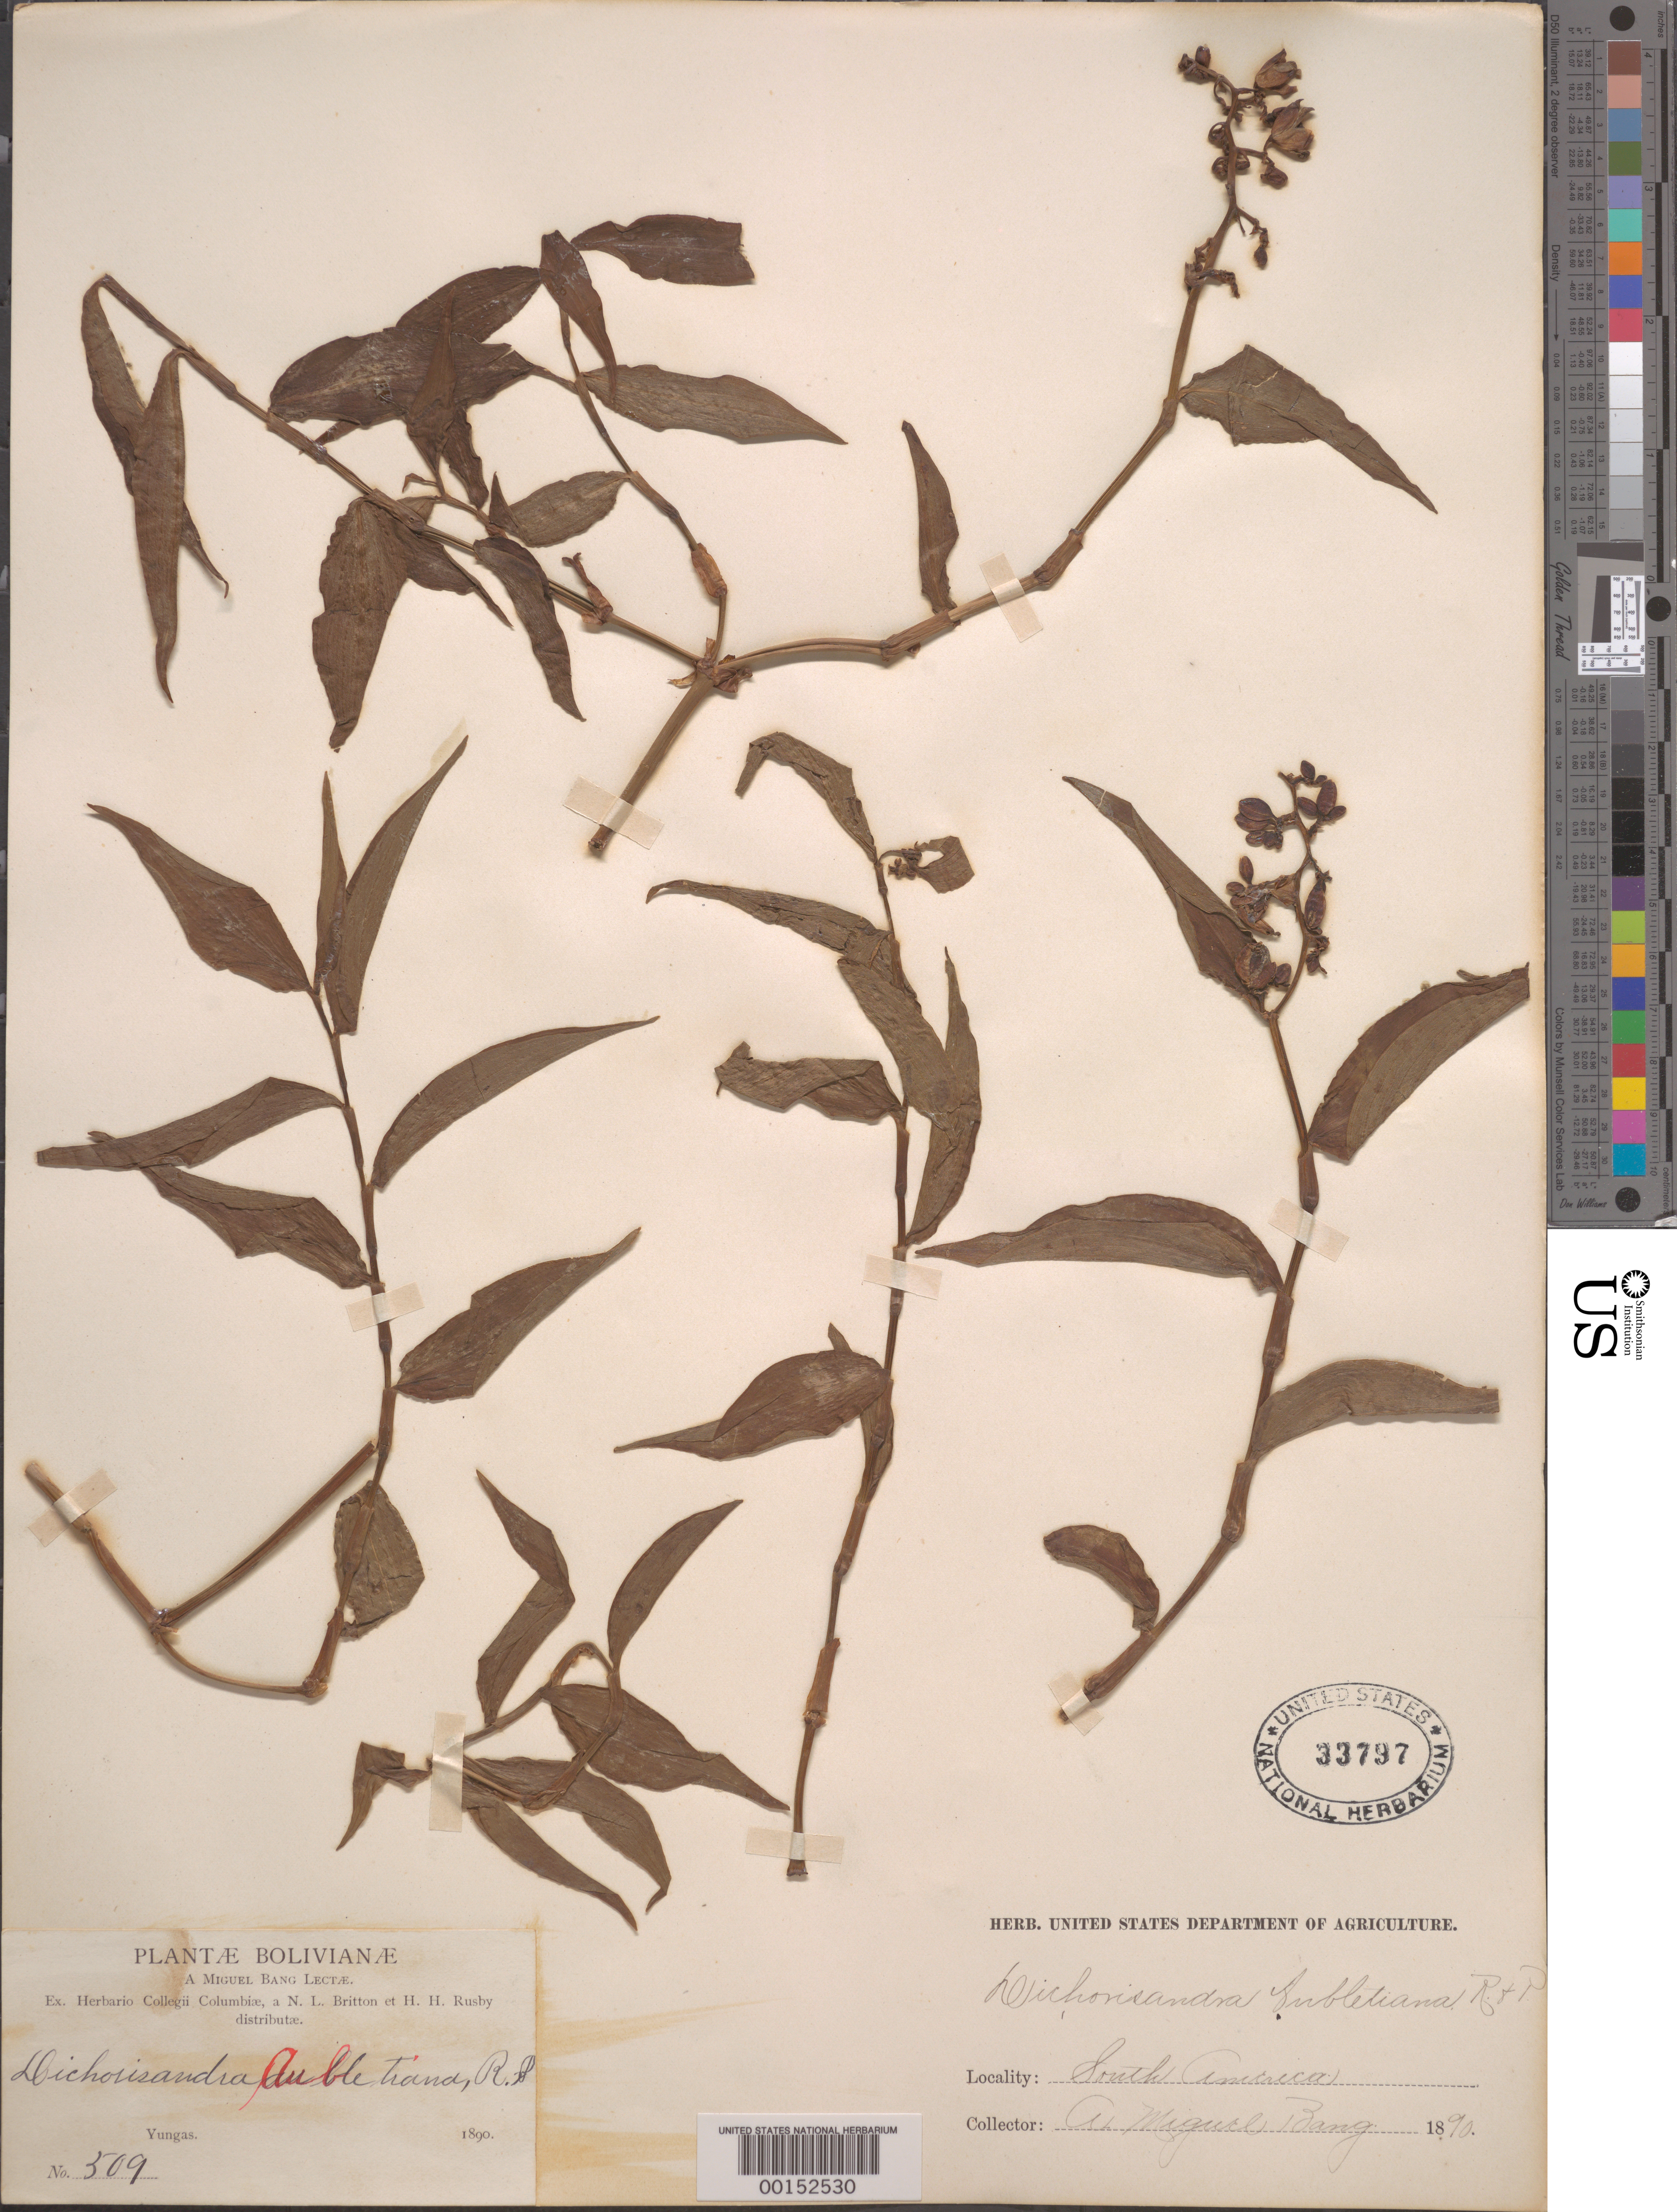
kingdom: Plantae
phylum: Tracheophyta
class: Liliopsida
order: Commelinales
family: Commelinaceae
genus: Dichorisandra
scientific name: Dichorisandra hexandra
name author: (Aubl.) Standl.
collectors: M. Bang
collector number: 509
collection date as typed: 1890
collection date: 1890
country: Bolivia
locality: Yungas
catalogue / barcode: US 33797